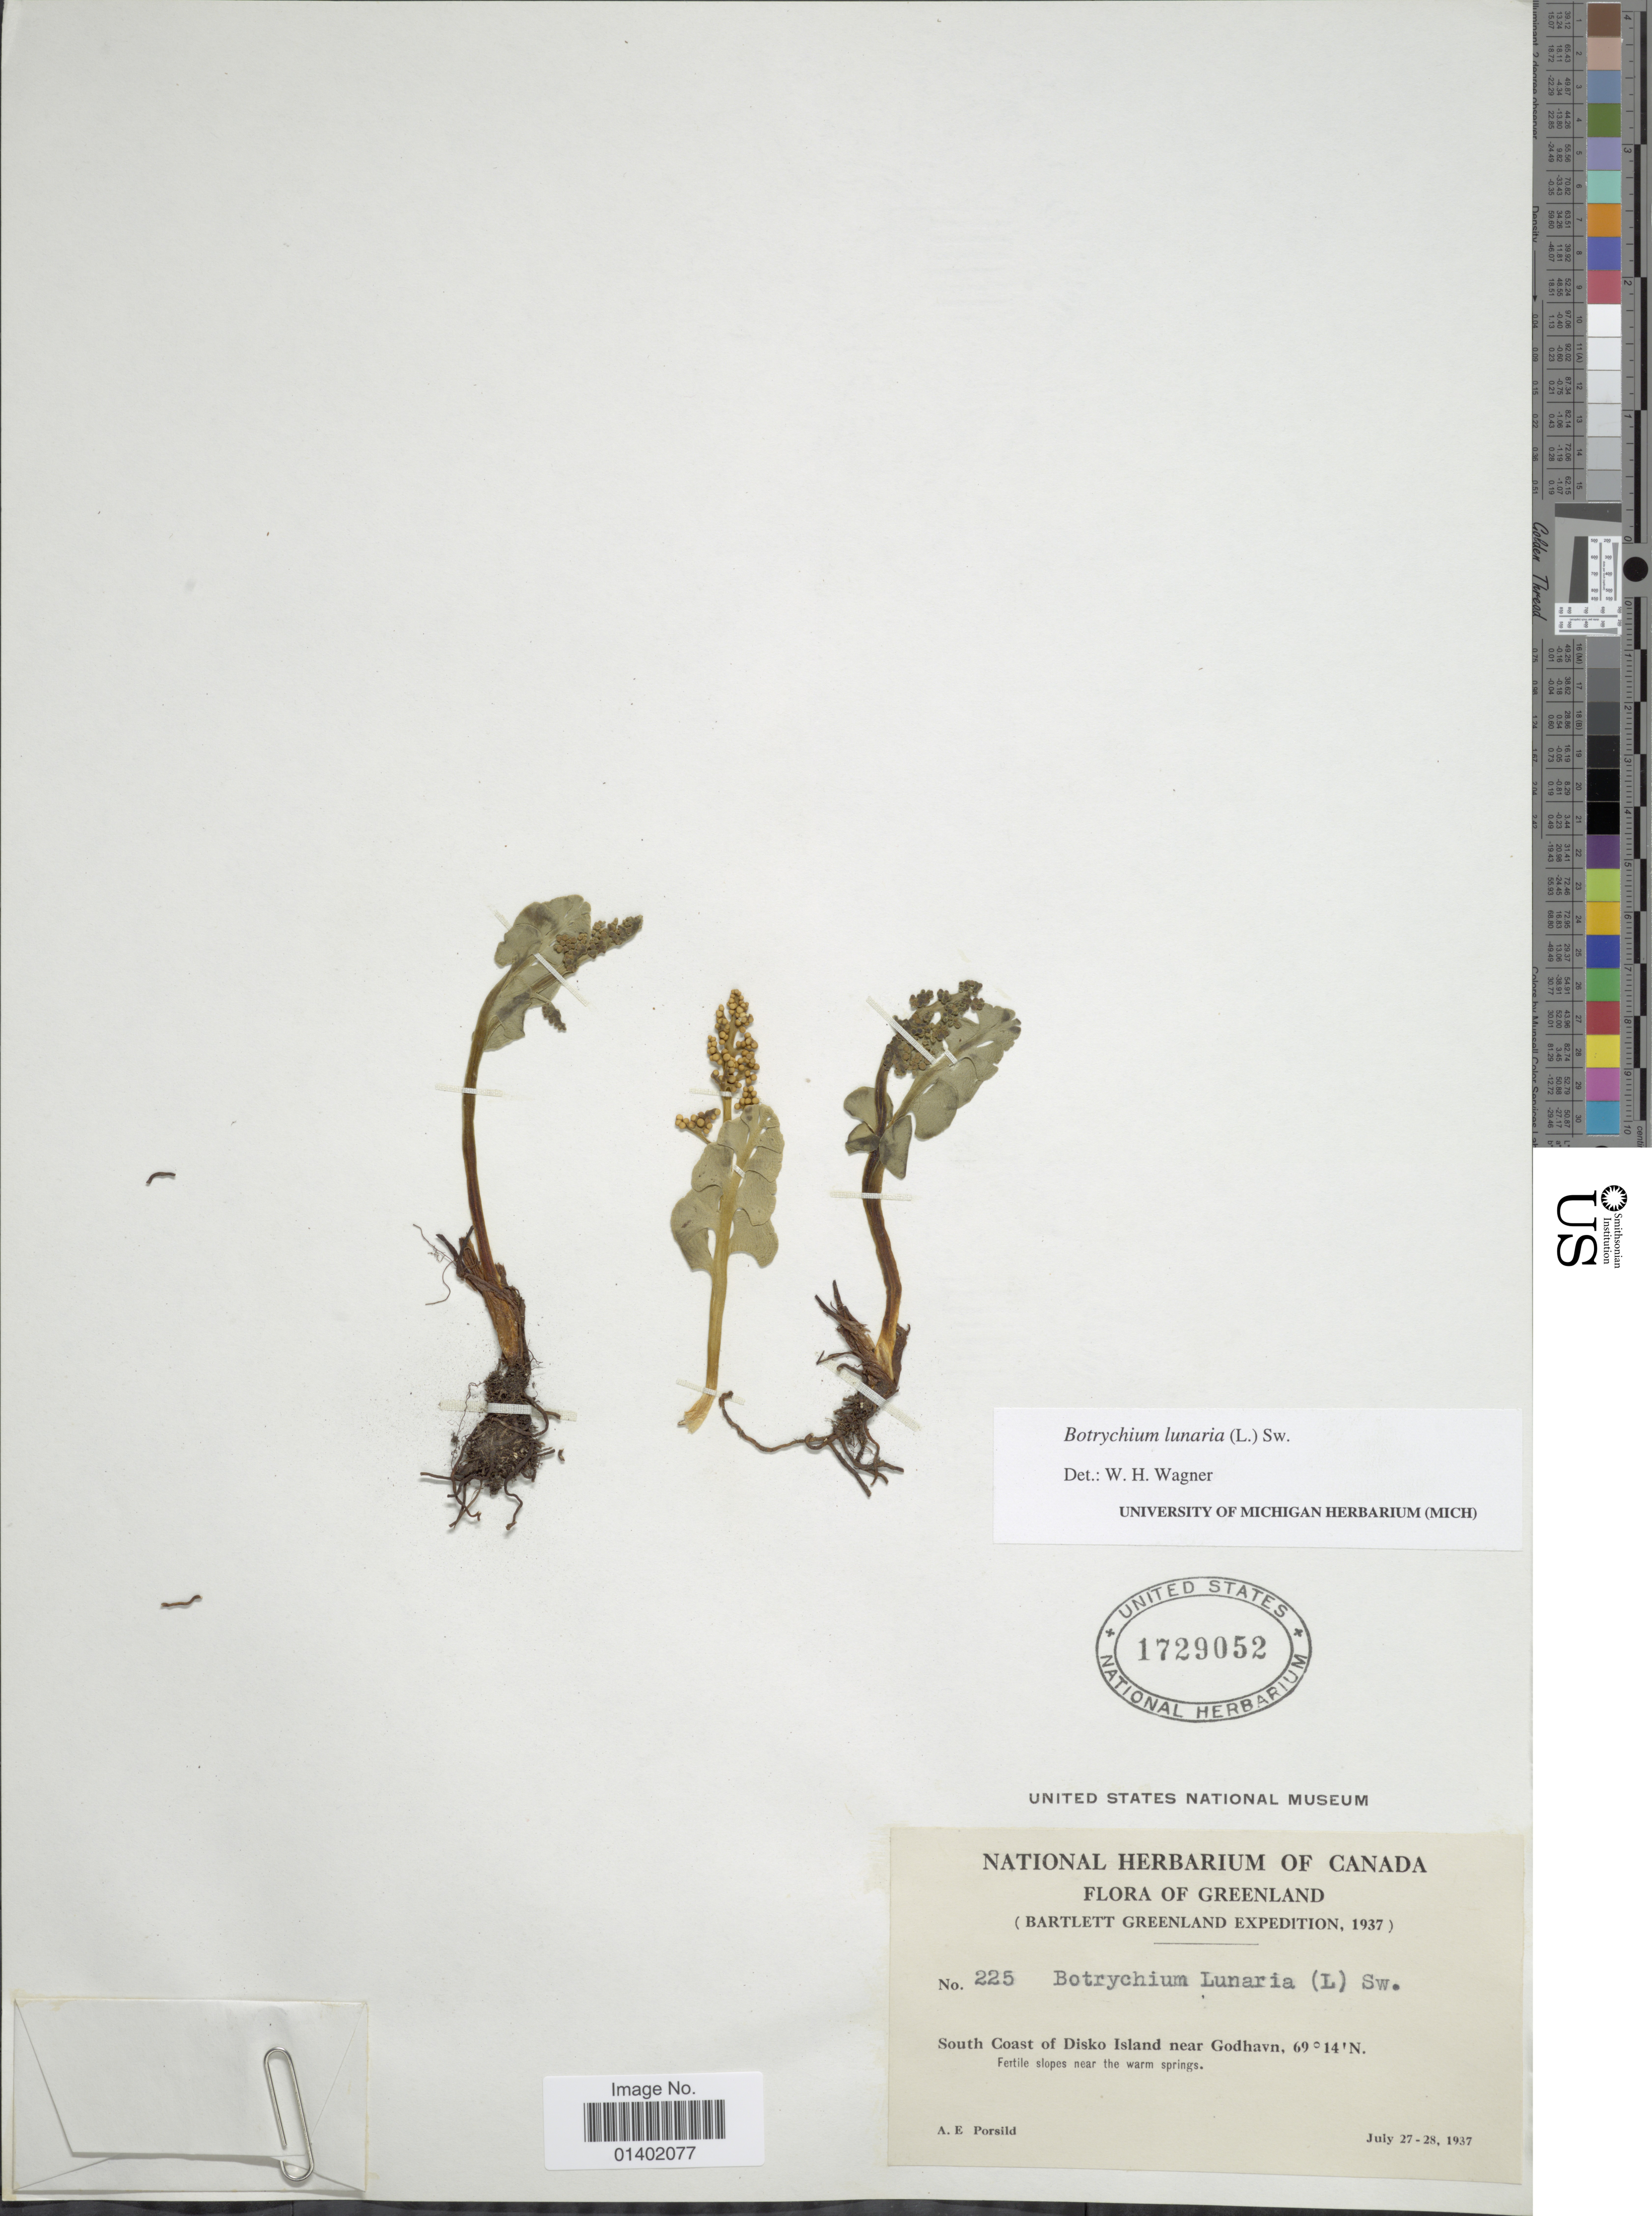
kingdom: Plantae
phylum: Tracheophyta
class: Polypodiopsida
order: Ophioglossales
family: Ophioglossaceae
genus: Botrychium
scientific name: Botrychium lunaria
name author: (L.) Sw.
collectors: A. E. Porsild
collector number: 225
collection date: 1937-07-27/1937-07-28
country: Greenland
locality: South Coast of Disko Island near Godhavn, Fertile slopes near the warm springs.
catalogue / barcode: US 1729052